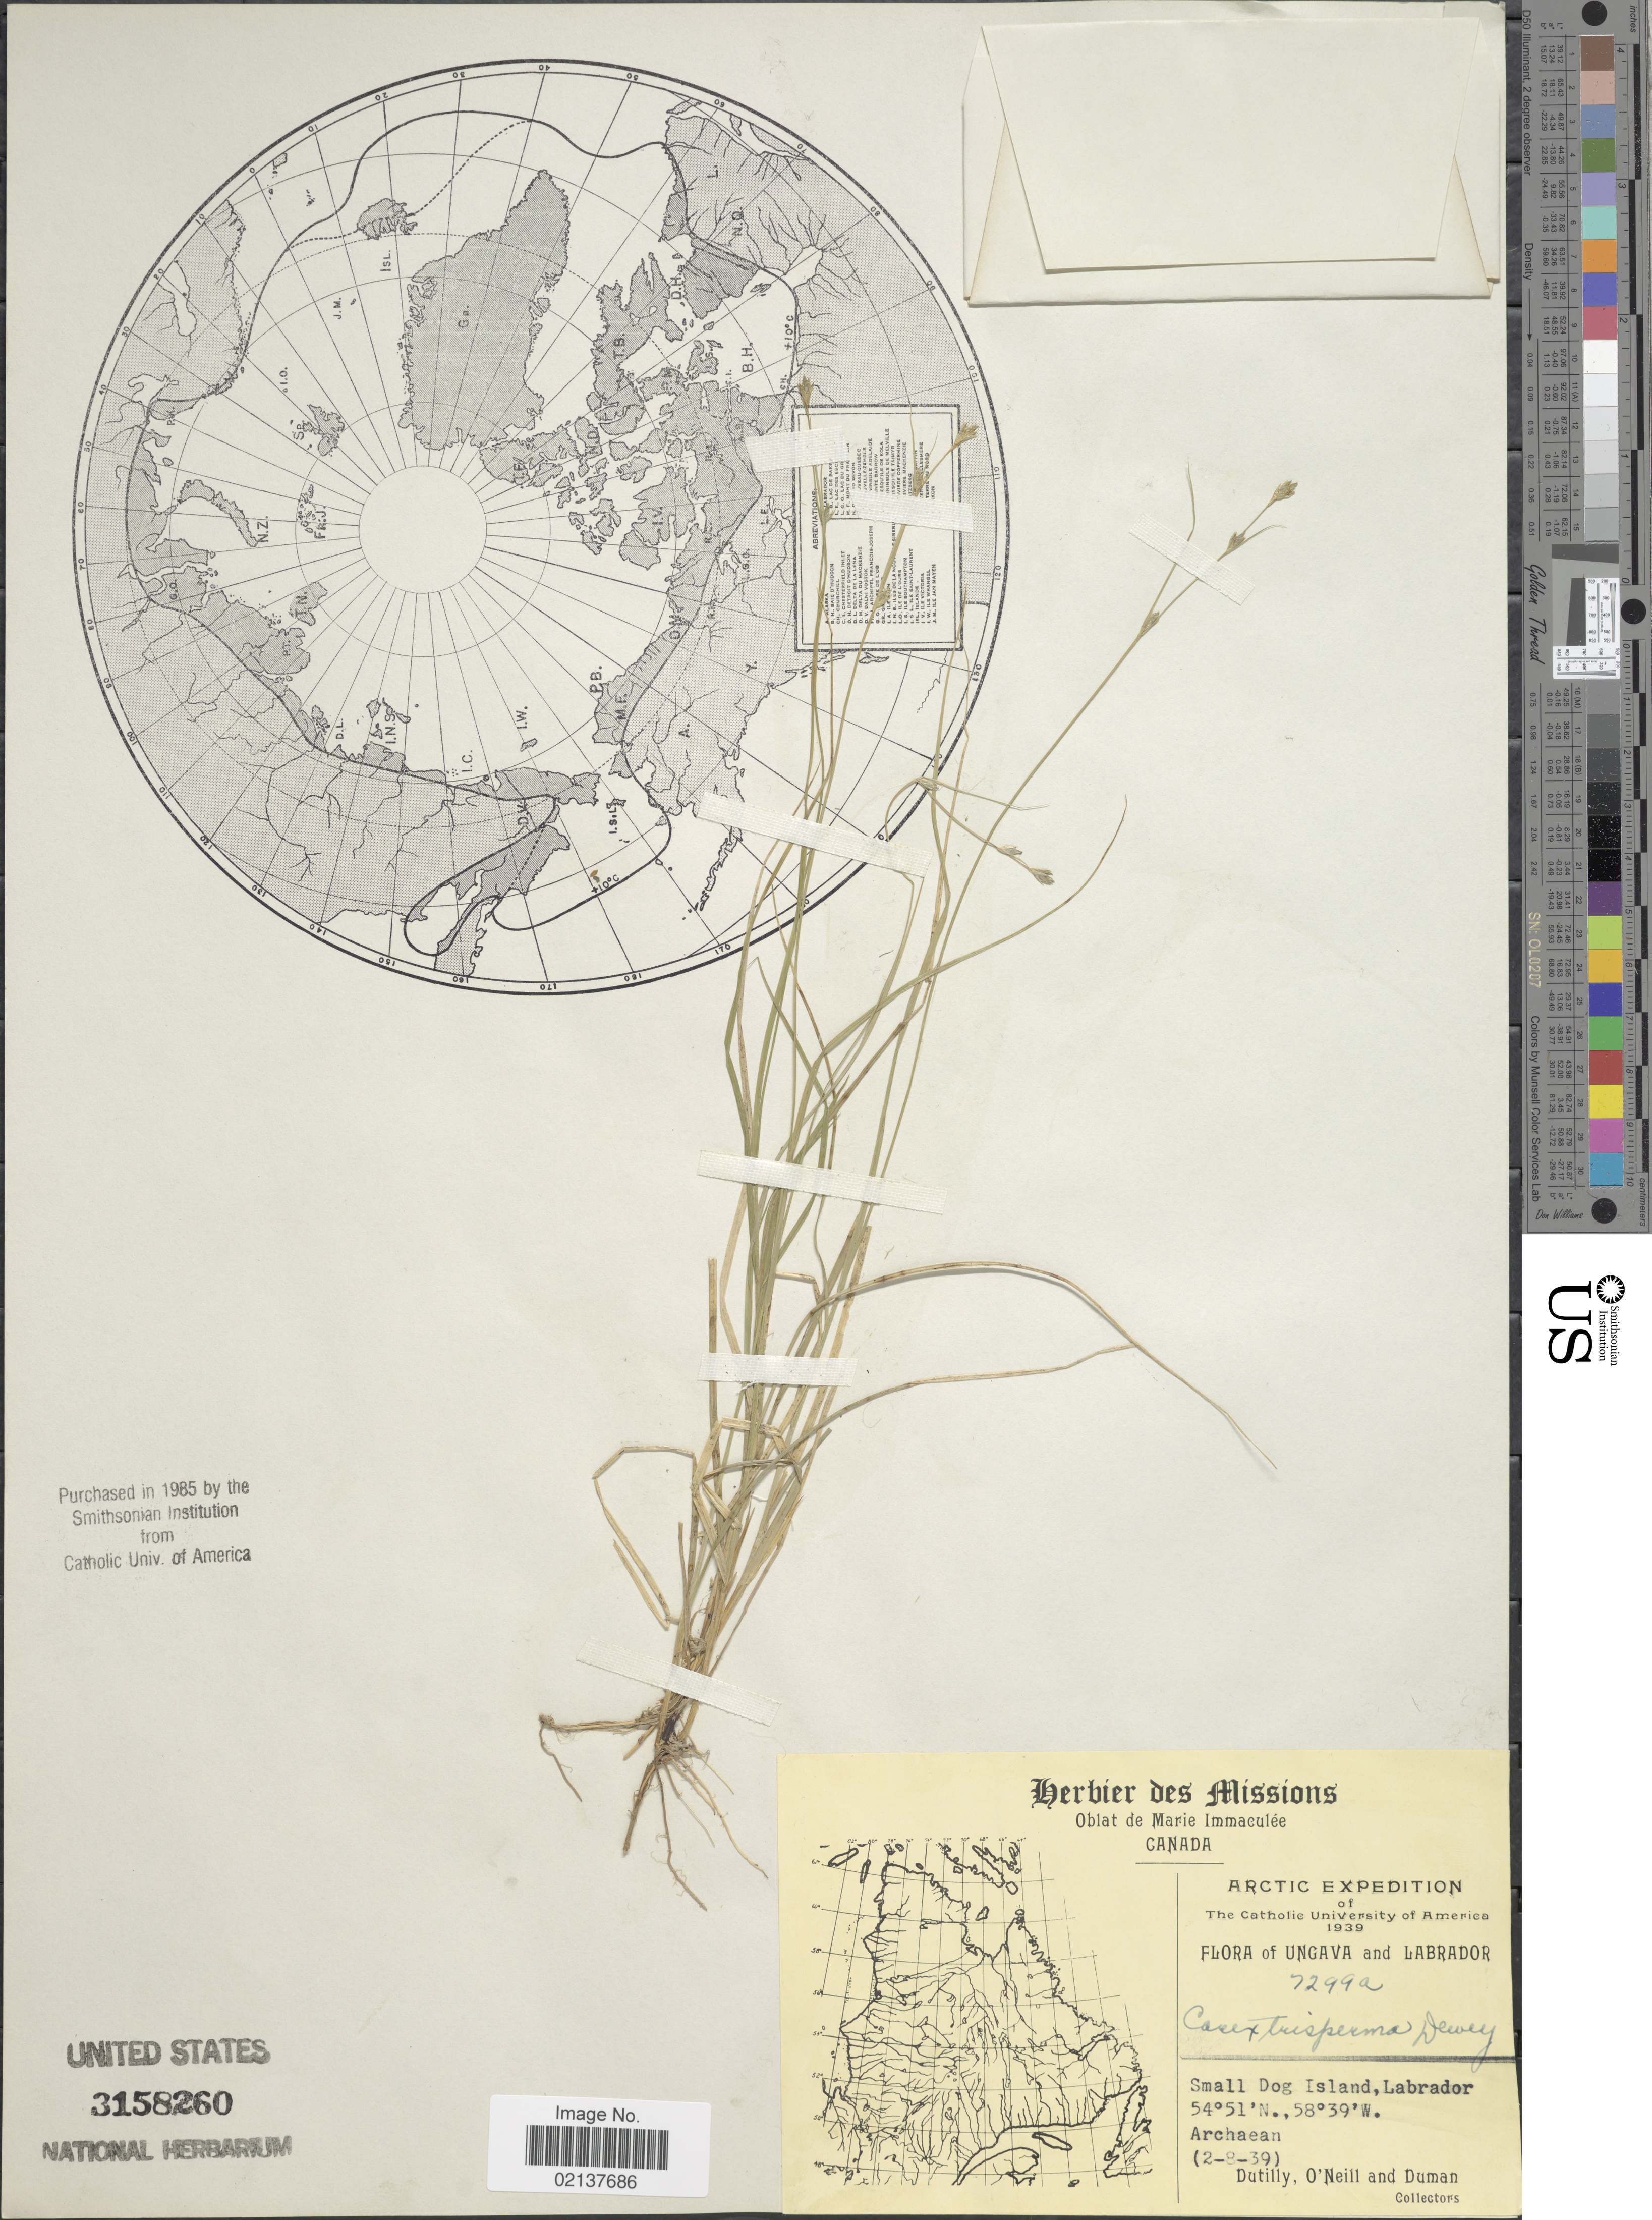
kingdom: Plantae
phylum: Tracheophyta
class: Liliopsida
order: Poales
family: Cyperaceae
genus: Carex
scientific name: Carex trisperma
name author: Dewey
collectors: -. Dutilly, O' Neill & -. Duman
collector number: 7299a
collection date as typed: Transcribed d/m/y: 2/8/39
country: Canada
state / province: Newfoundland and Labrador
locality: Arctic, Ungava and Labrador, Small Dog Island, Labrador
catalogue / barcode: US 3158260